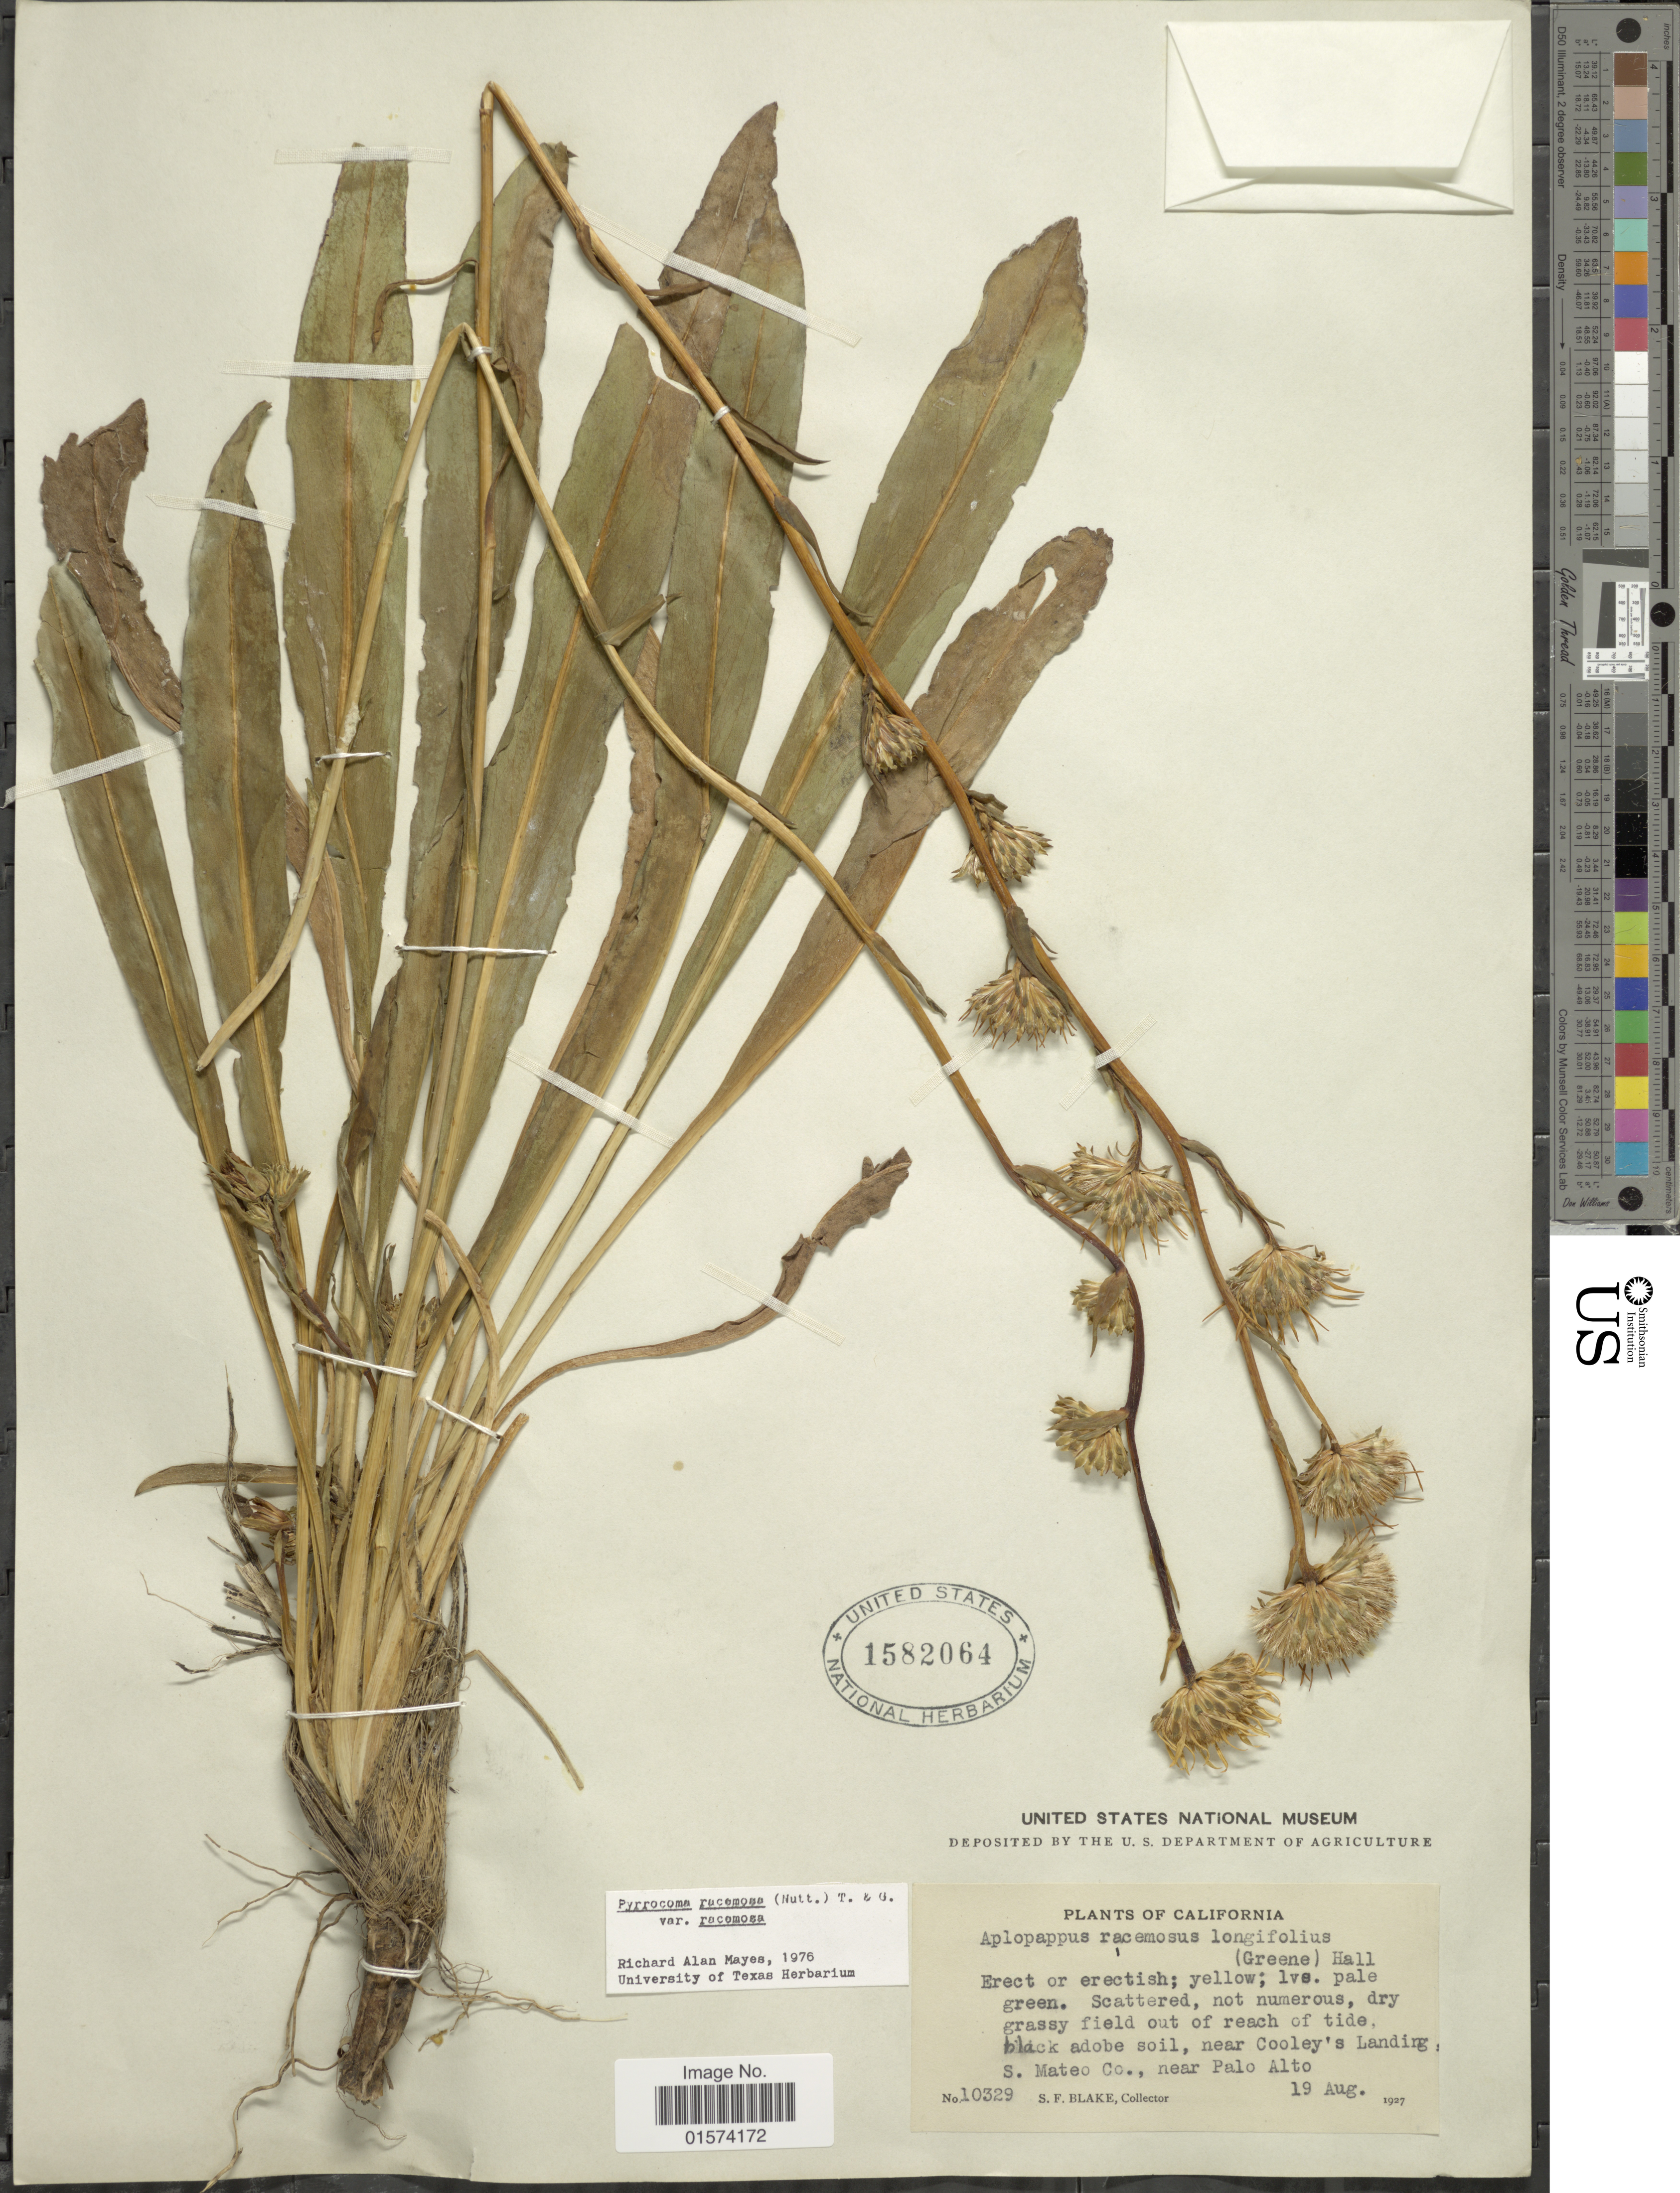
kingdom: Plantae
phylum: Tracheophyta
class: Magnoliopsida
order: Asterales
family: Asteraceae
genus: Pyrrocoma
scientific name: Pyrrocoma racemosa var. racemosa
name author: (Nutt.) Torr. & A. Gray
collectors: S. Blake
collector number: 10329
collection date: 1927-08-19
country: United States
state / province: California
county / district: Santa Clara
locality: Dry grassy field out of reach of tide, black adobe soil, near Cooley's Landing, S. Mateo Co., near Palo Alto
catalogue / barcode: US 1582064